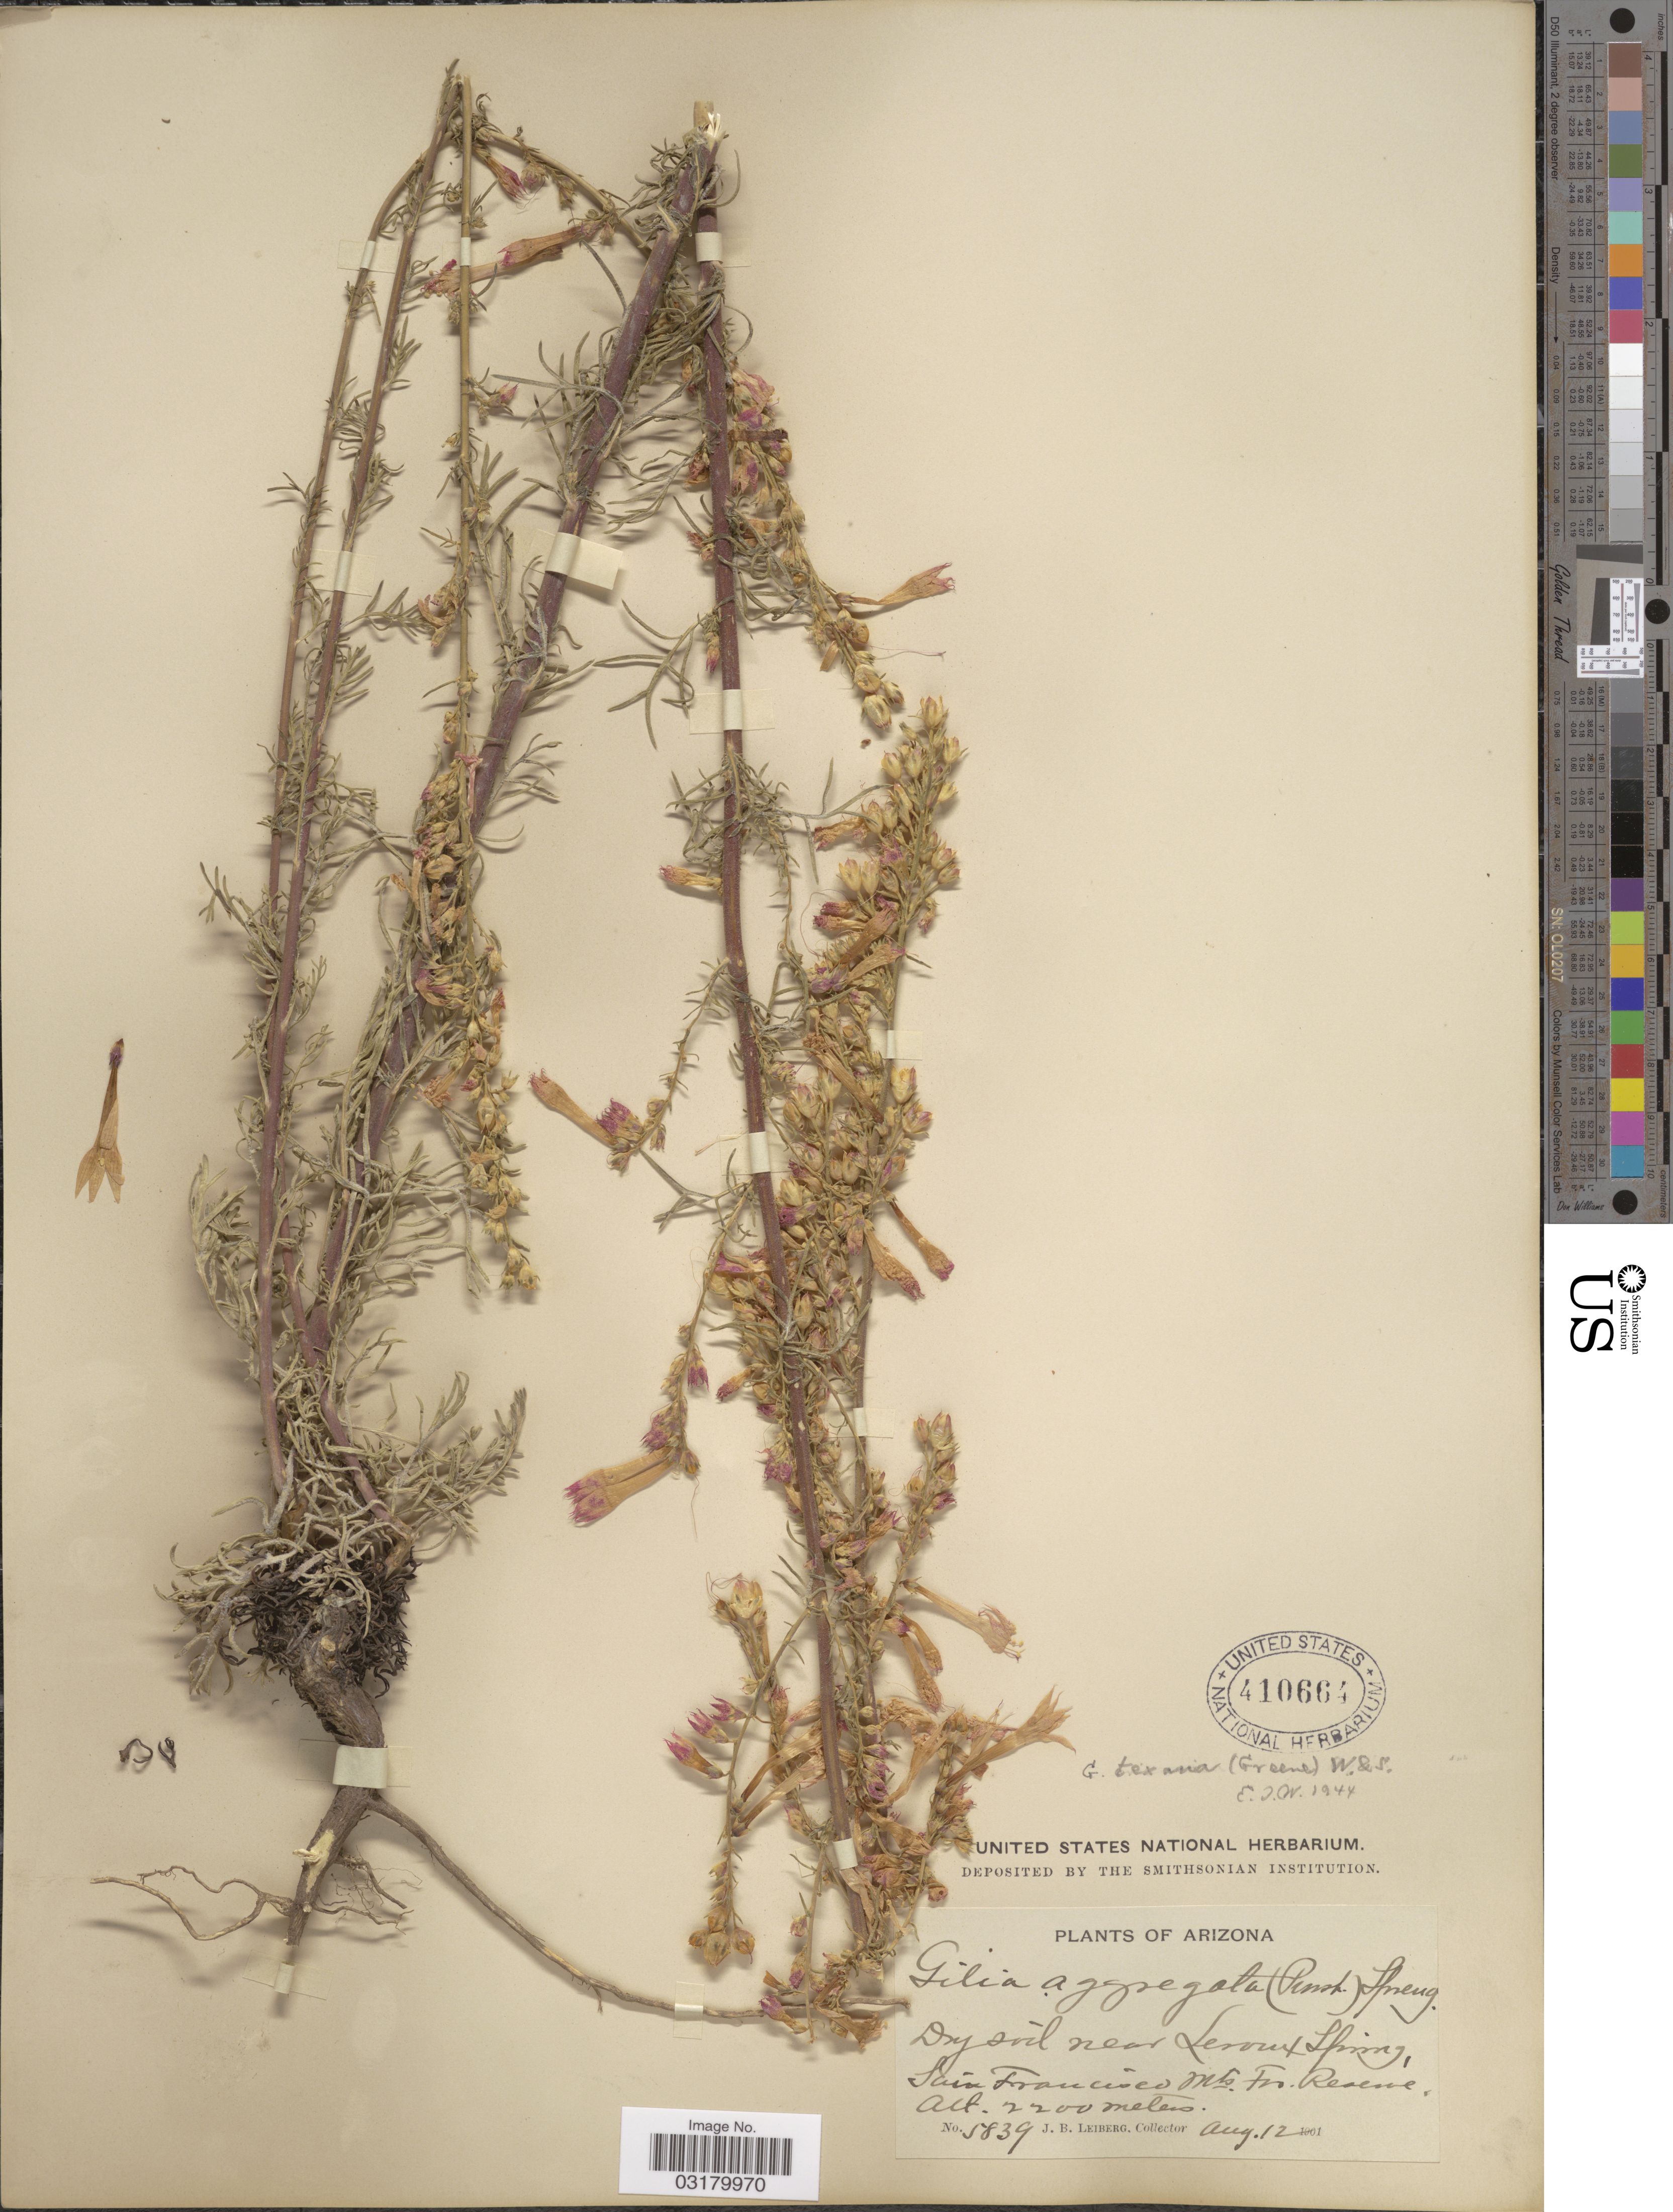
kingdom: Plantae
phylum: Tracheophyta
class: Magnoliopsida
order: Ericales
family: Polemoniaceae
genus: Ipomopsis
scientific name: Ipomopsis aggregata subsp. formosissima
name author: (Greene) Wherry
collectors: J. B. Leiberg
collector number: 5839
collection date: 1901-08-12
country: United States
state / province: Arizona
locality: Dry soil near Leroux Spring, San Francisco Mts. For. Reserve [San Francisco Mountains Forest Reserve]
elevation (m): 2200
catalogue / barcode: US 410664